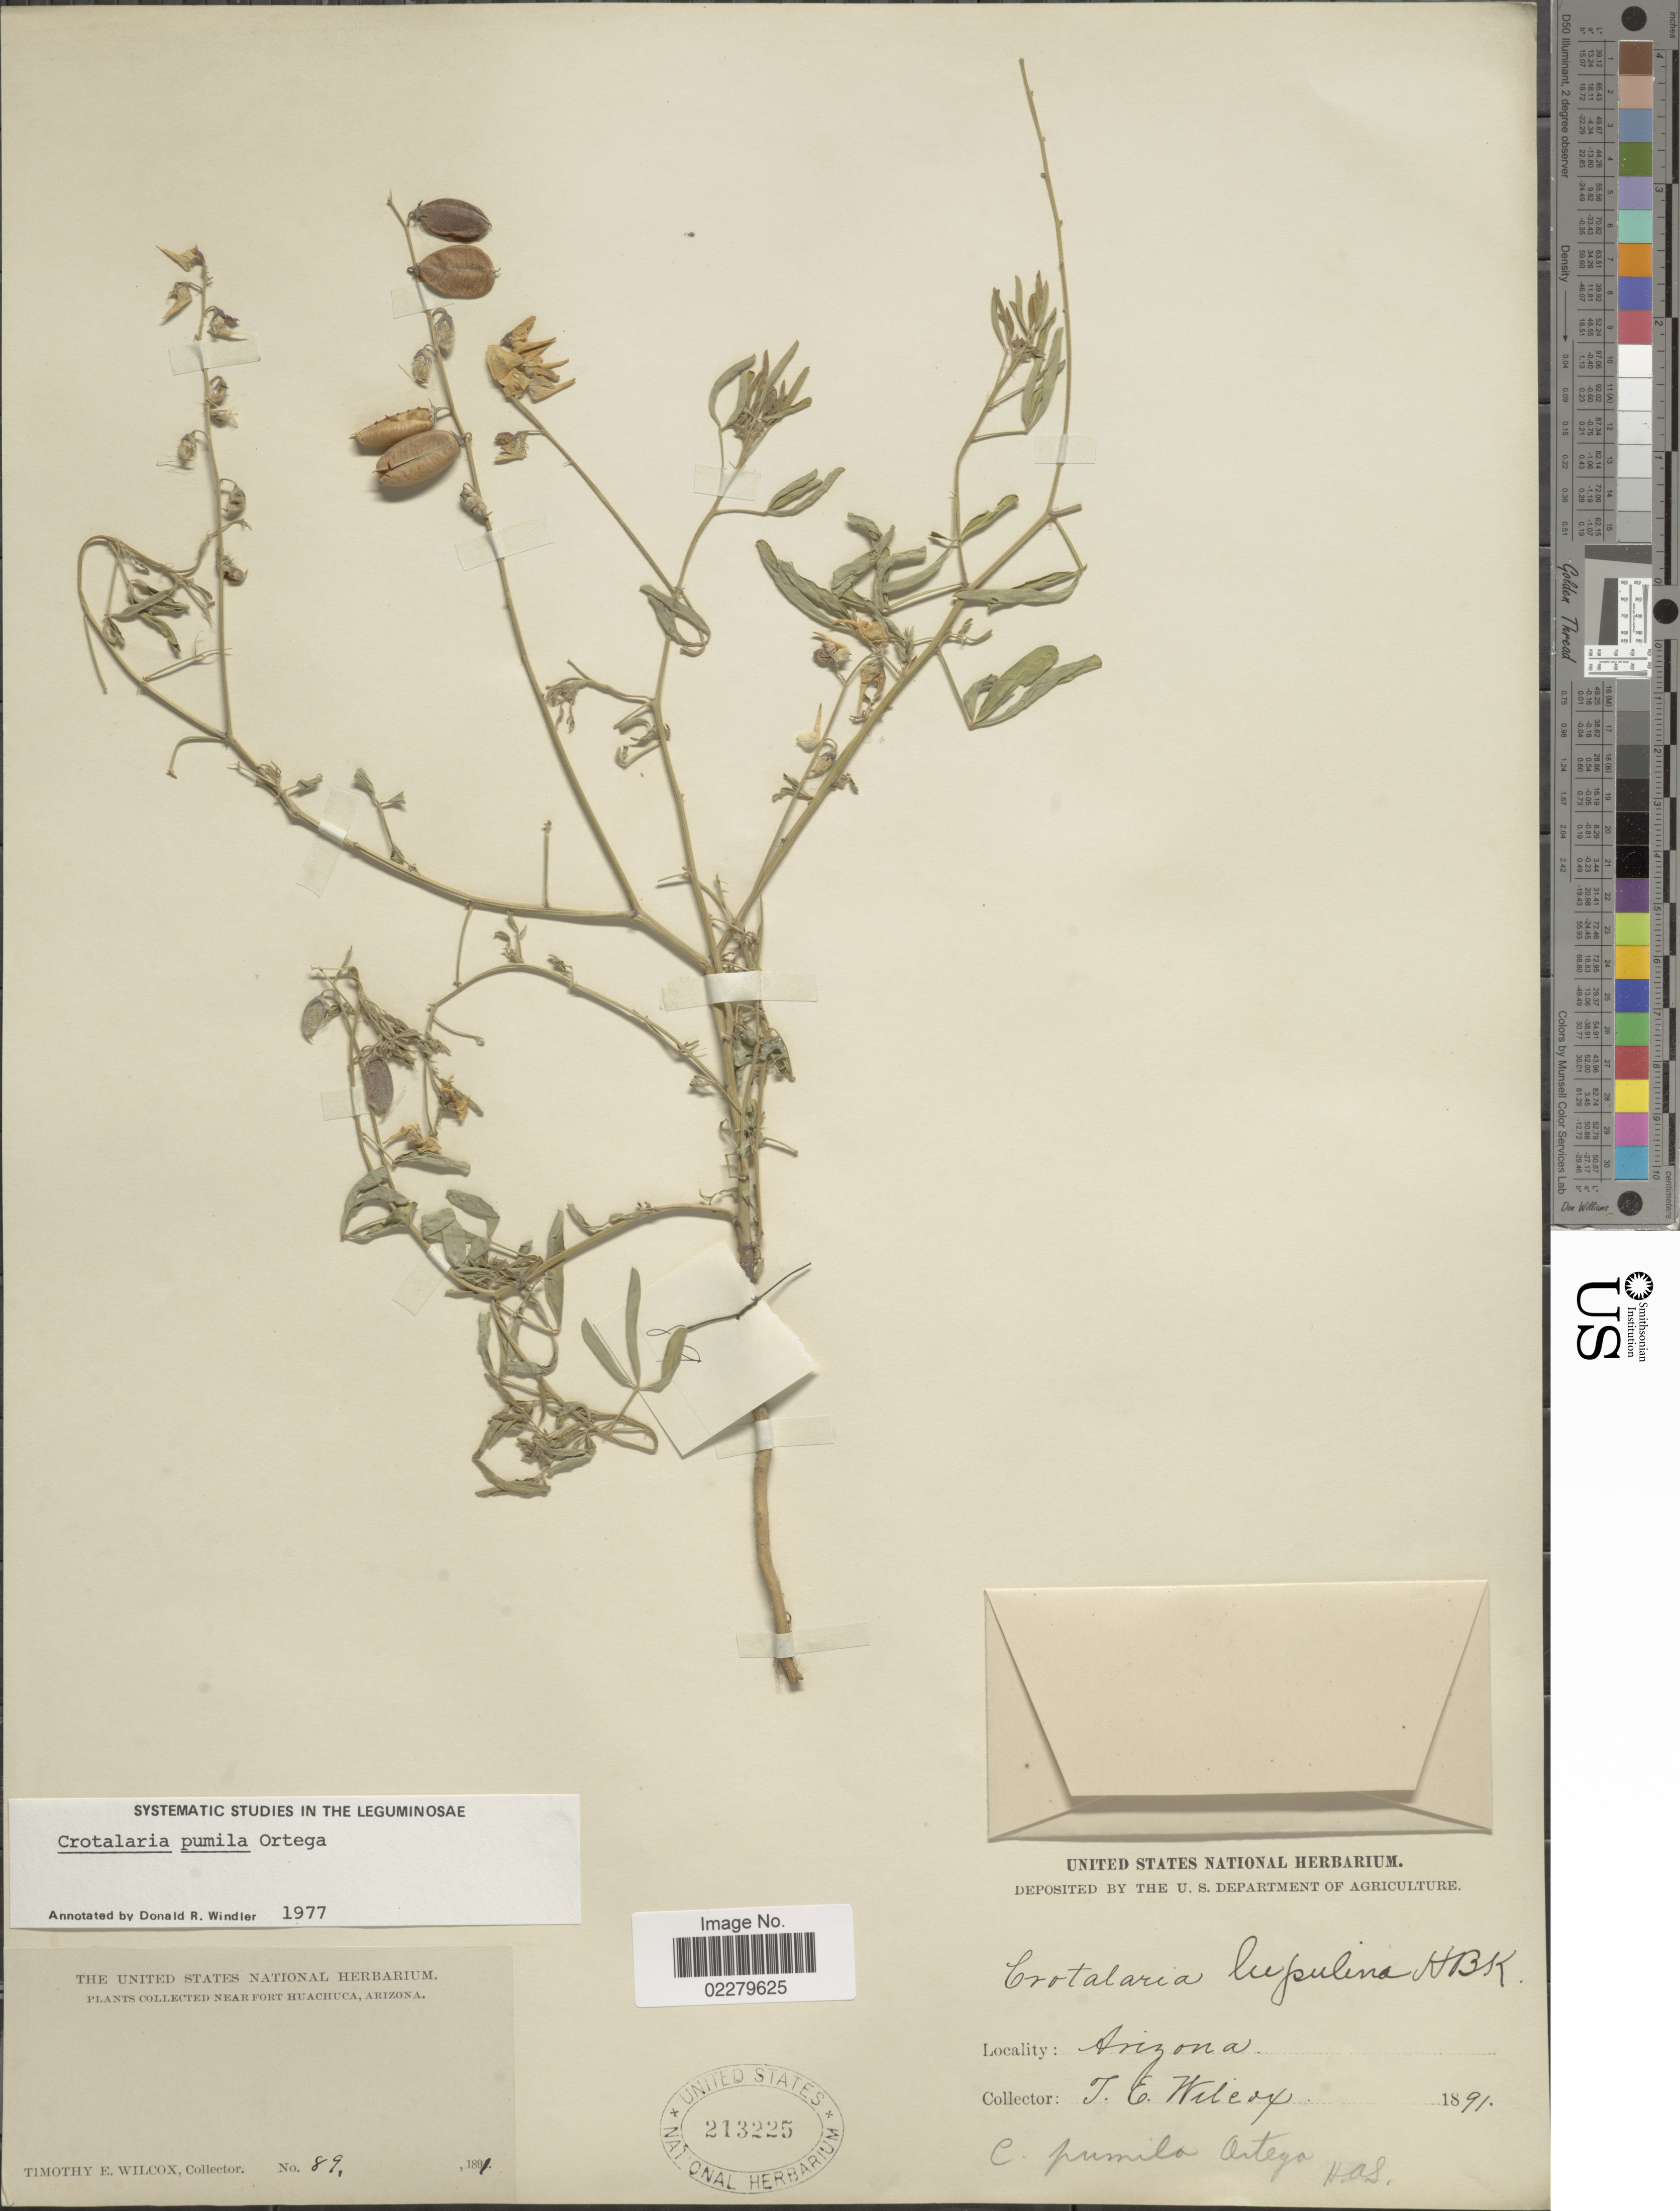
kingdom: Plantae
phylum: Tracheophyta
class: Magnoliopsida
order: Fabales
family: Fabaceae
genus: Crotalaria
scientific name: Crotalaria pumila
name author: Ortega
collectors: T. E. Wilcox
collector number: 89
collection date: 1891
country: United States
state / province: Arizona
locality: Near Fort Huachuca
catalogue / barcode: US 213225